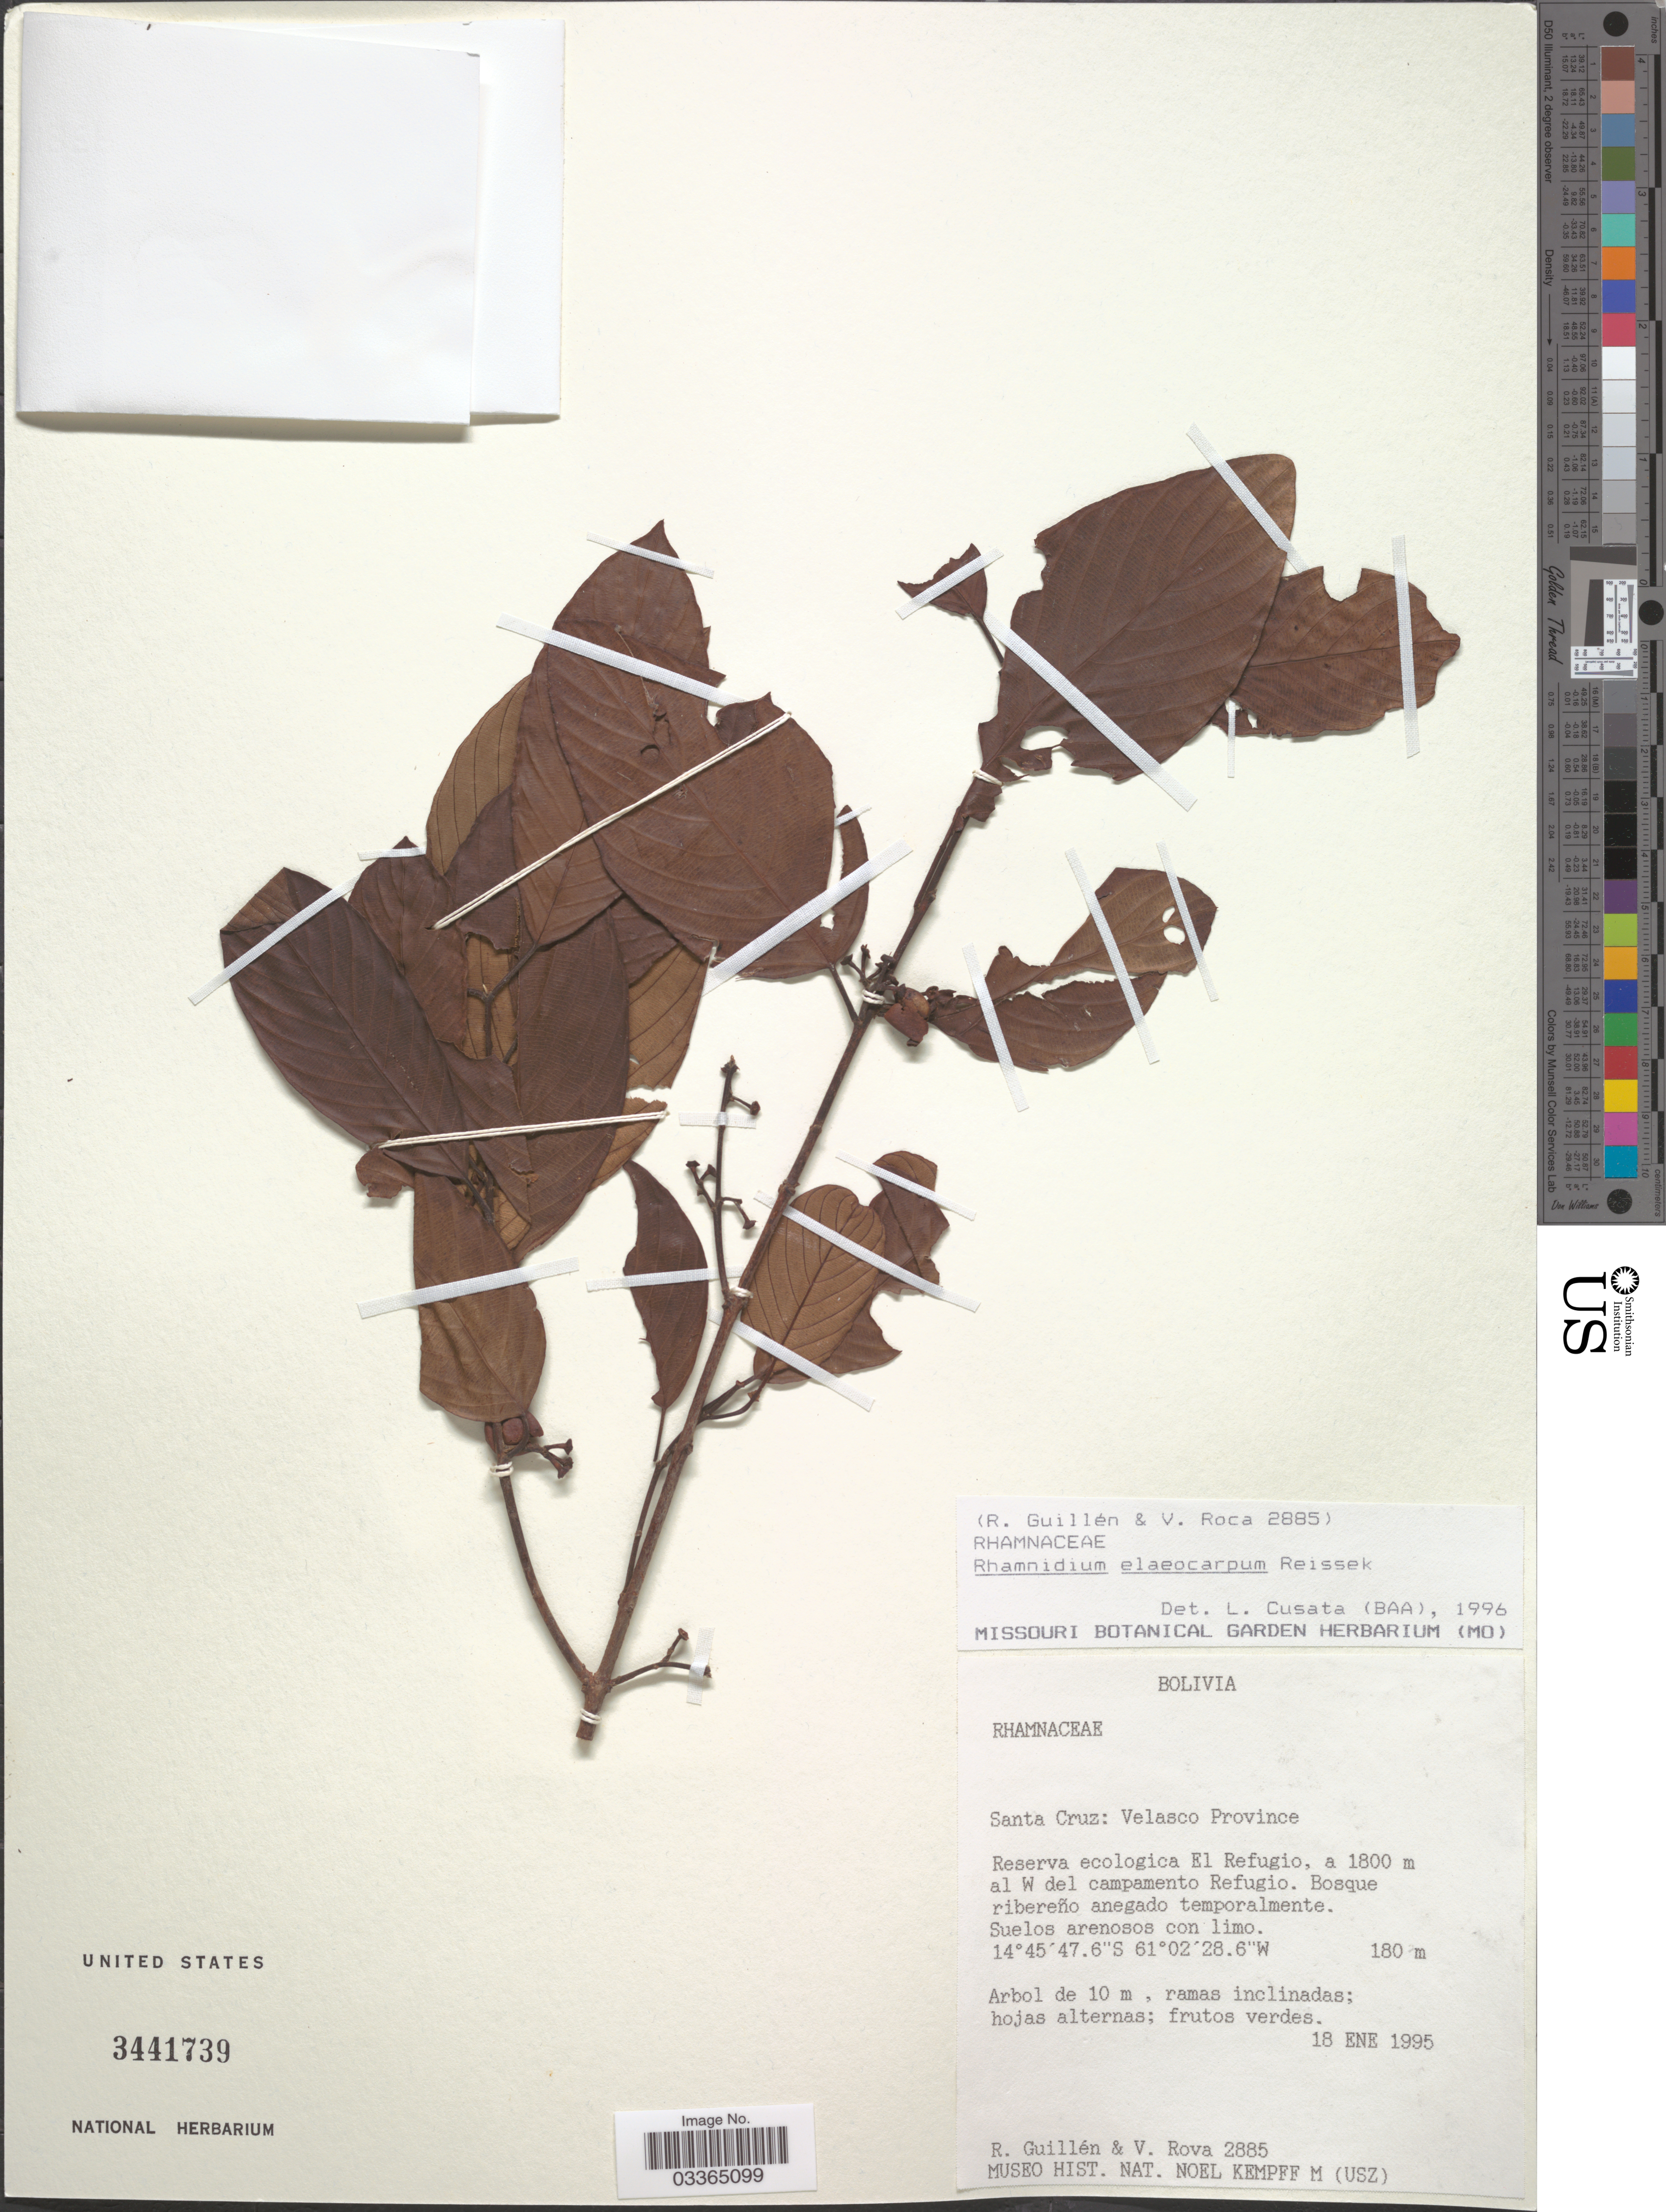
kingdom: Plantae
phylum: Tracheophyta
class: Magnoliopsida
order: Rosales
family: Rhamnaceae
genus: Rhamnidium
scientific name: Rhamnidium elaeocarpum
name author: Reissek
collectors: R. Guillen & V. Rova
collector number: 2885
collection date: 1995-01-18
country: Bolivia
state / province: Santa Cruz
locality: Velasco Province, Reserva ecologica El Refugio, a 1800 m al W del campamento Refugio.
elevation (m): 180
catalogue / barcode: US 3441739